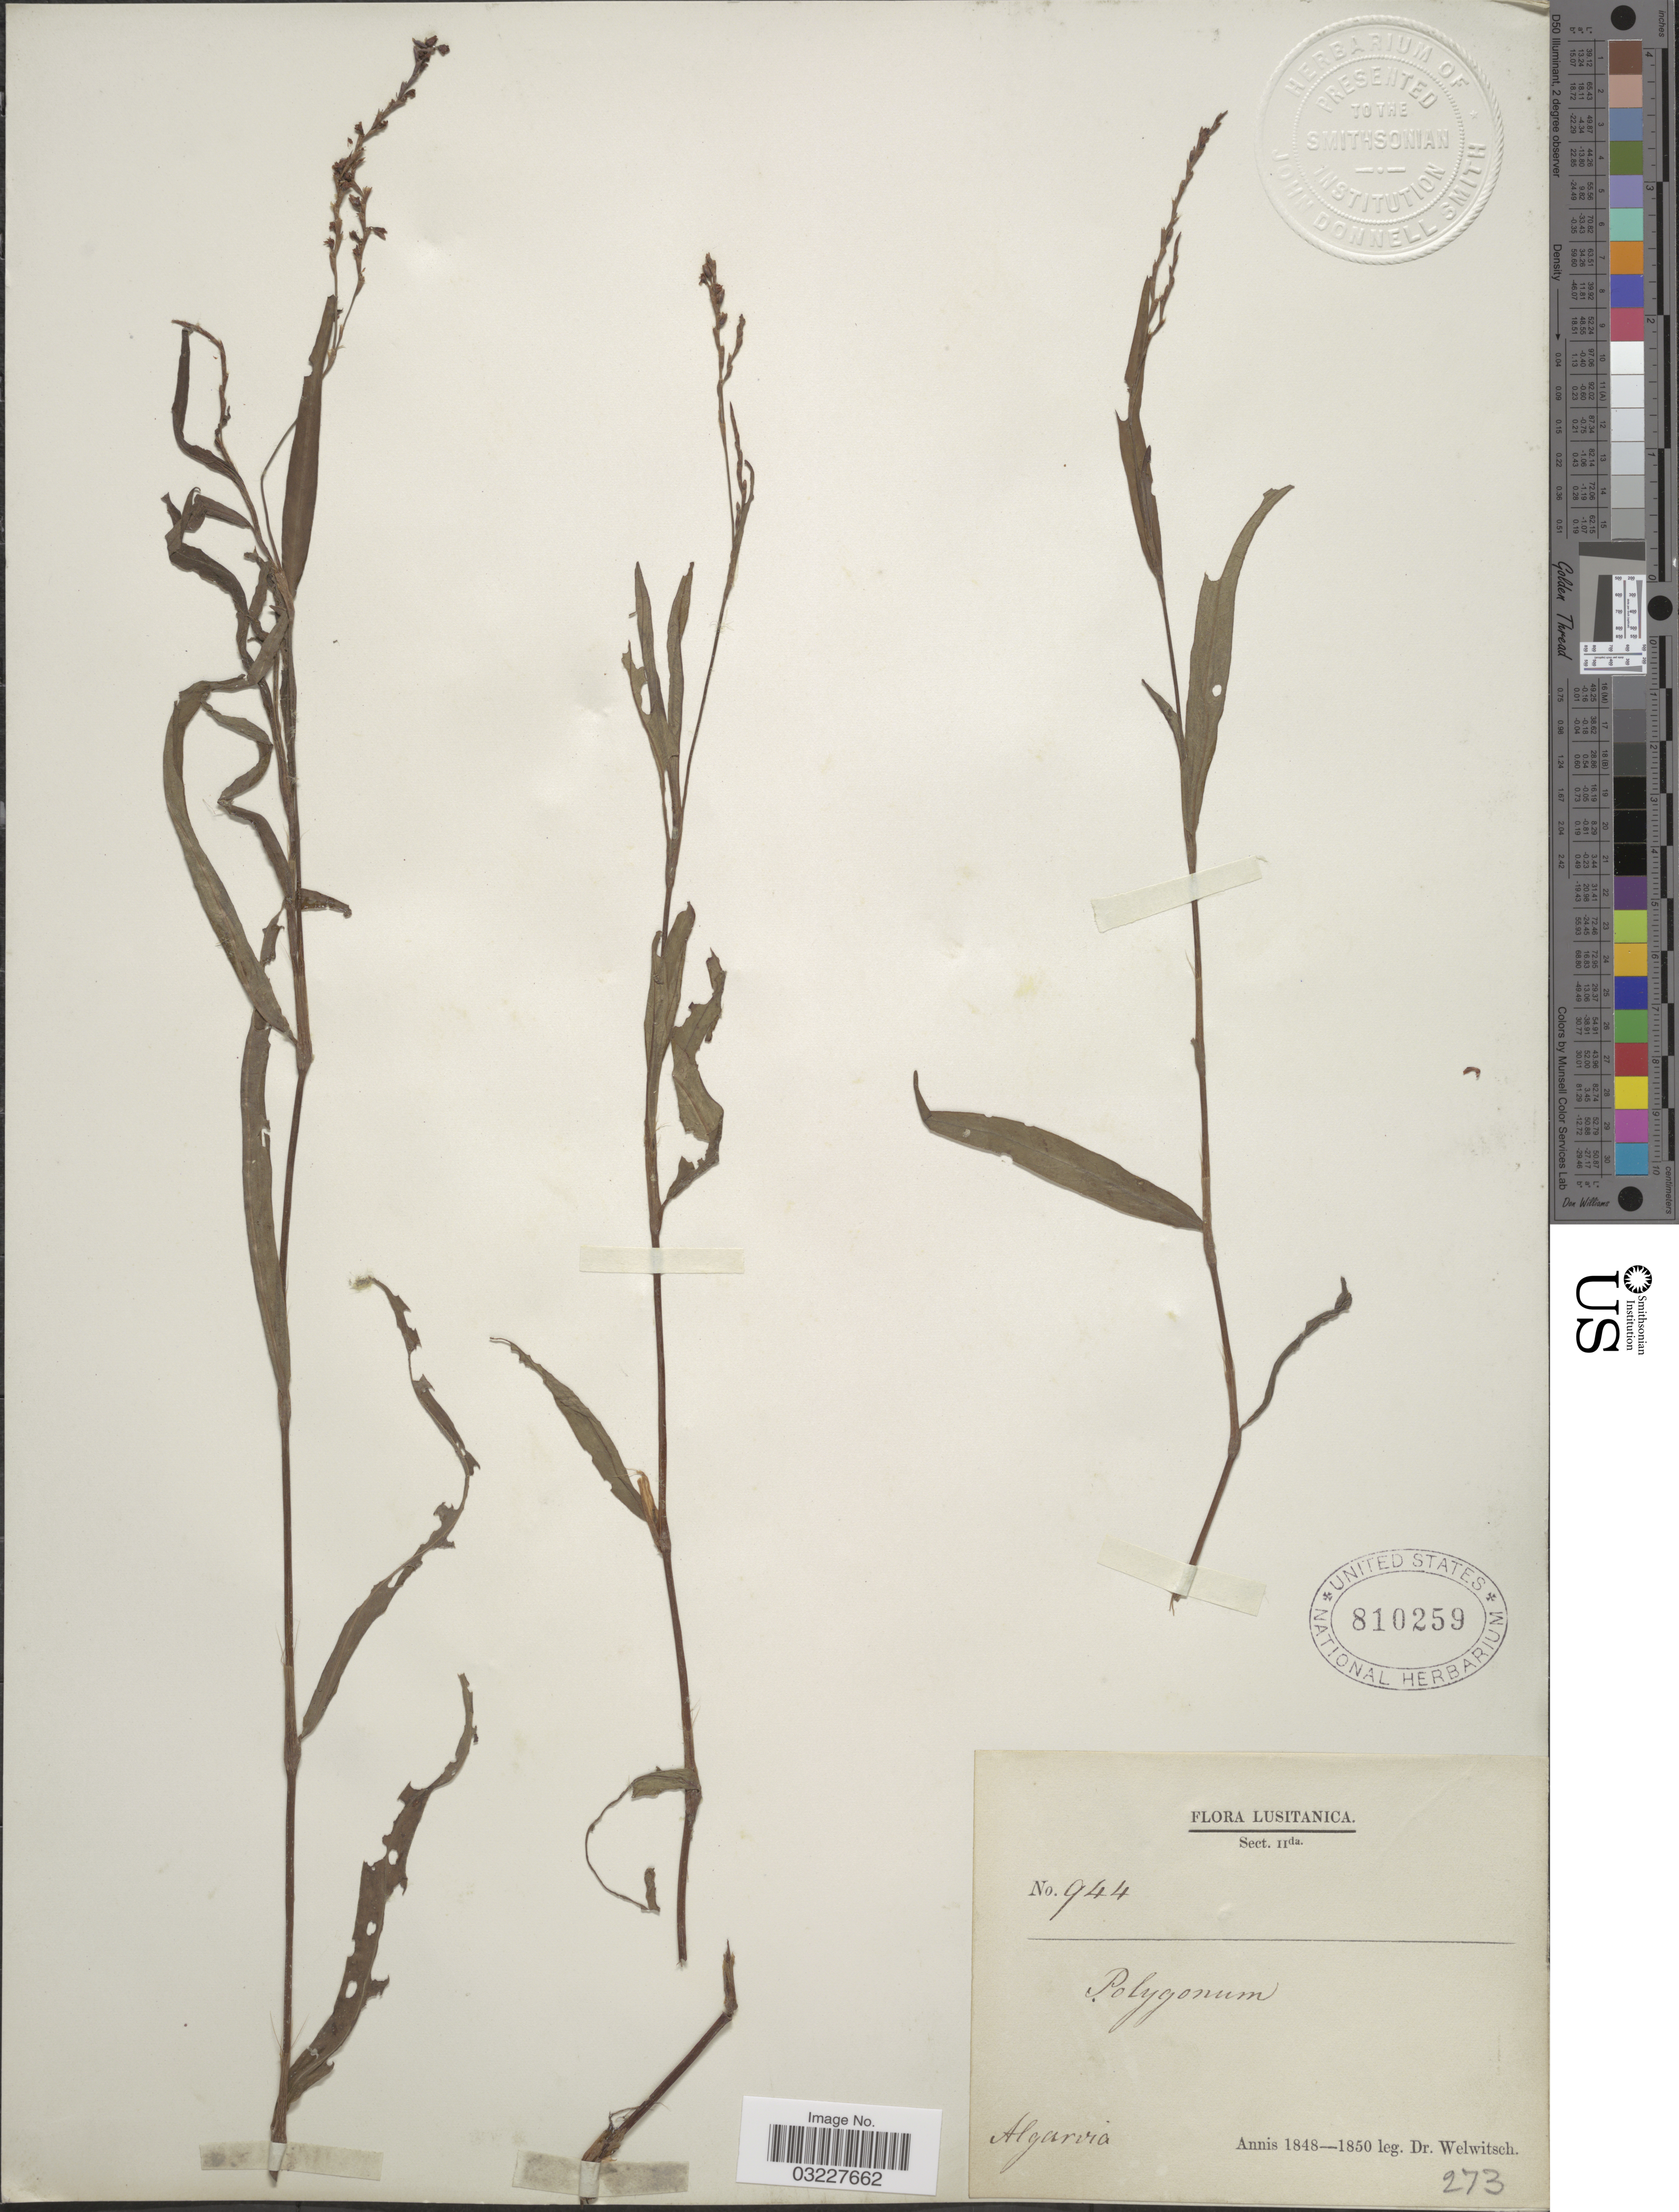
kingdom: Plantae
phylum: Tracheophyta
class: Magnoliopsida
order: Caryophyllales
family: Polygonaceae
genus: Polygonum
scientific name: Polygonum sp.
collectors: -. Welwitsch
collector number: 944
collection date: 1848/1850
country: Portugal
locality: Lusitanica. Algarvia.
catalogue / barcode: US 810259